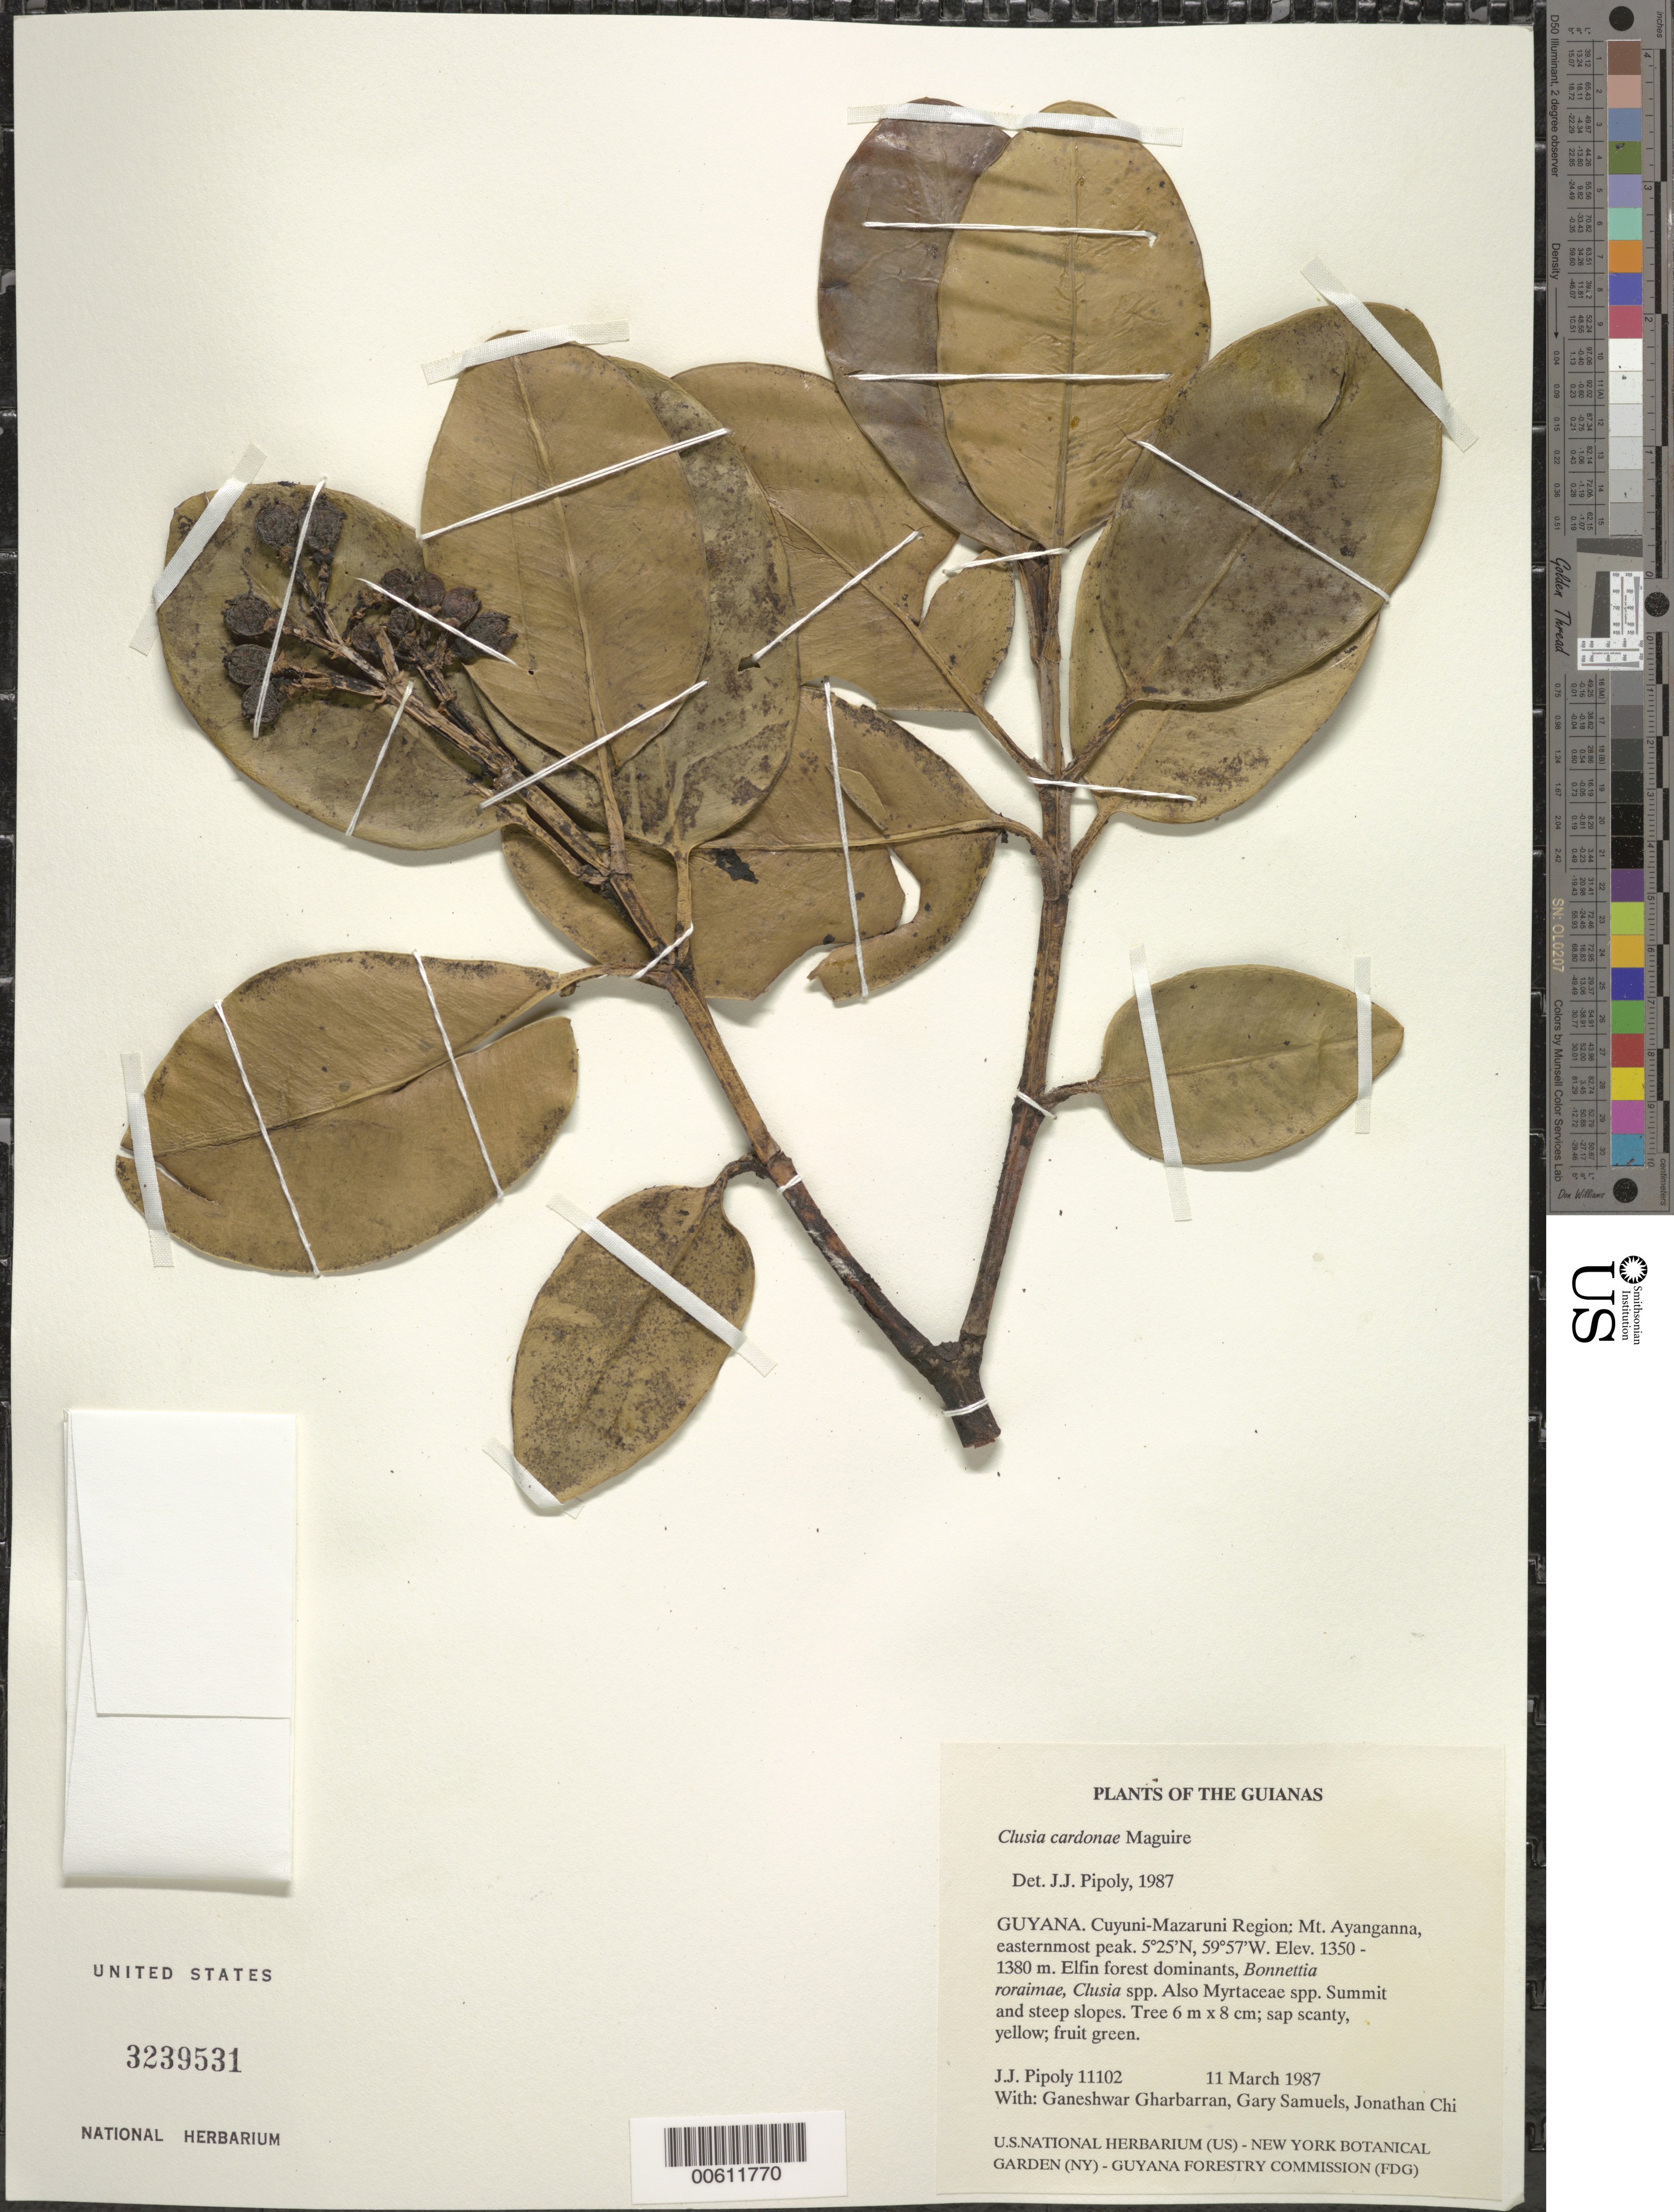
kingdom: Plantae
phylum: Tracheophyta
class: Magnoliopsida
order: Malpighiales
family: Clusiaceae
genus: Clusia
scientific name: Clusia cardonae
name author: Maguire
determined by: Pipoly, J. J., III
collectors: J. J. Pipoly, G. Gharbarran, G. Samuels & J. Chin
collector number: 11102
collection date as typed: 11 March 1987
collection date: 1987-03-11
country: Guyana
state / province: Cuyuni-Mazaruni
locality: Mt. Ayanganna, easternmost peak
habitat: Summit and steep slopes. Elfin forest dominated by Bonnetia roraimae, Clusia spp., various Myrtaceae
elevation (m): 1350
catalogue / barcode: US 3239531